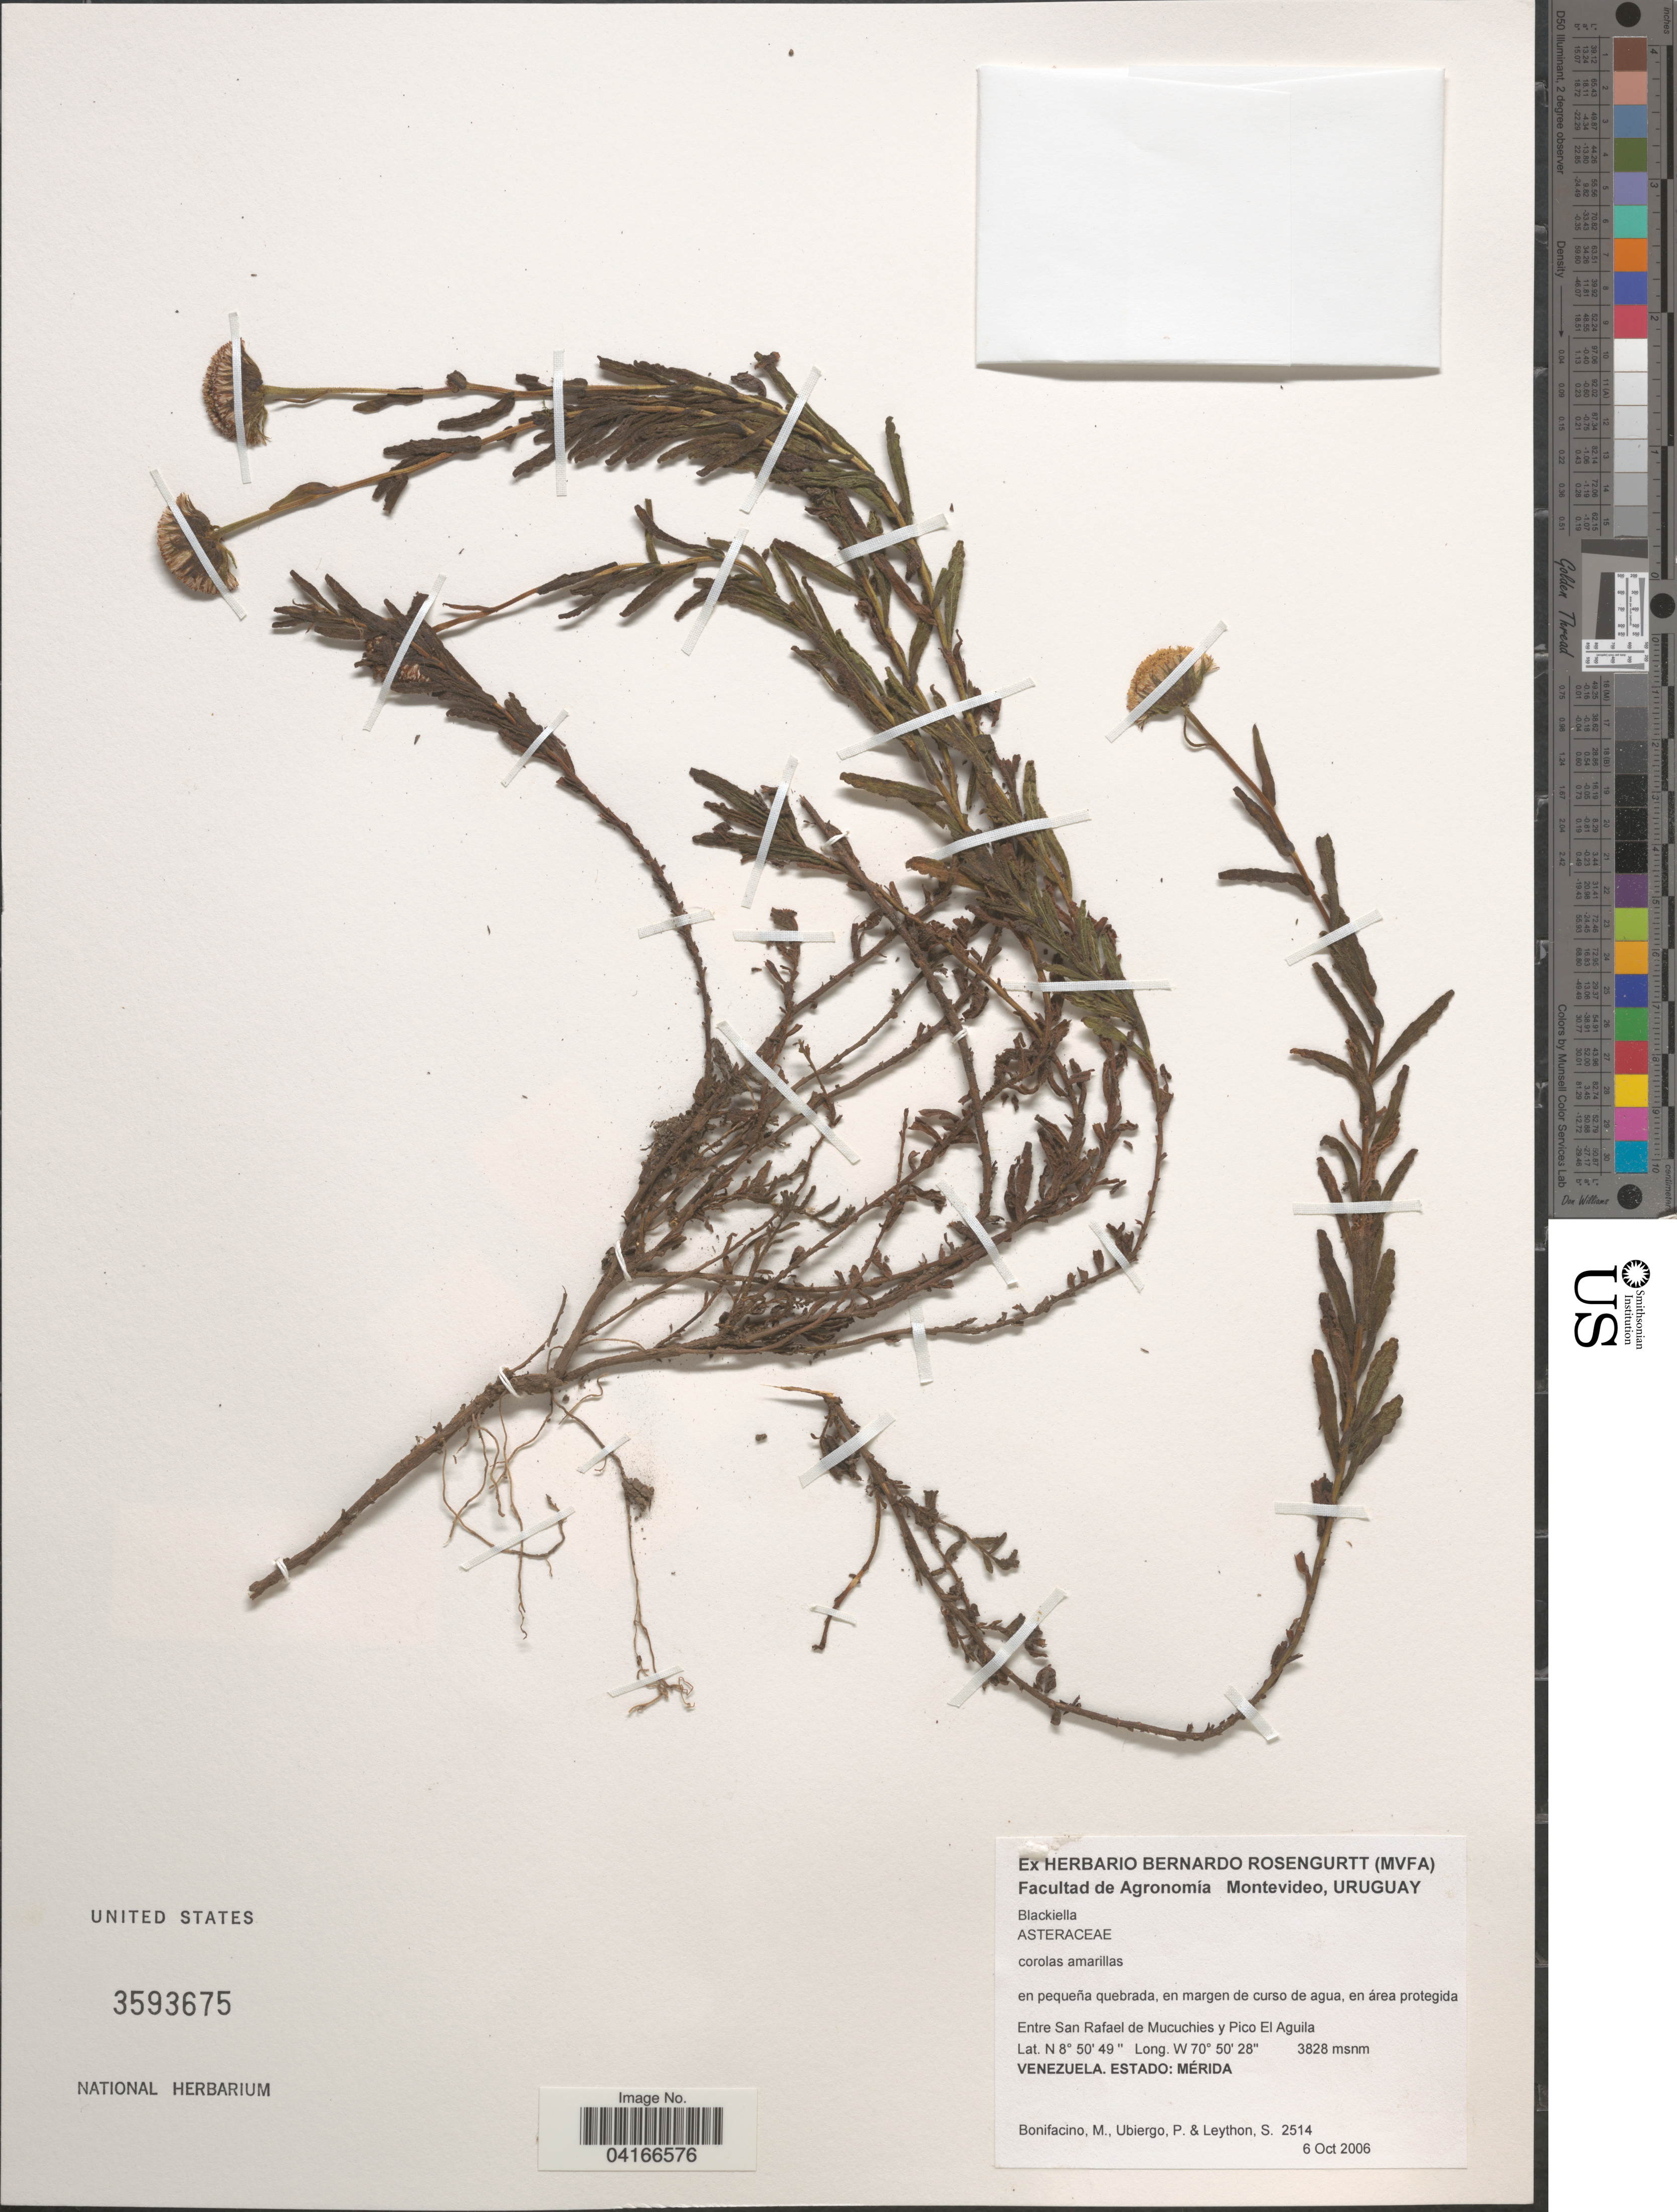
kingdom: Plantae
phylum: Tracheophyta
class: Magnoliopsida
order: Caryophyllales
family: Amaranthaceae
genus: Blackiella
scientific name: Blackiella sp.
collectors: M. Bonifacino, P. Ubiergo & S. Leython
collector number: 2514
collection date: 2006-10-06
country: Venezuela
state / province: Merida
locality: Entre San Rafael de Mucuchies y Pico El Aguila.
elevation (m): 3828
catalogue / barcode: US 3593675